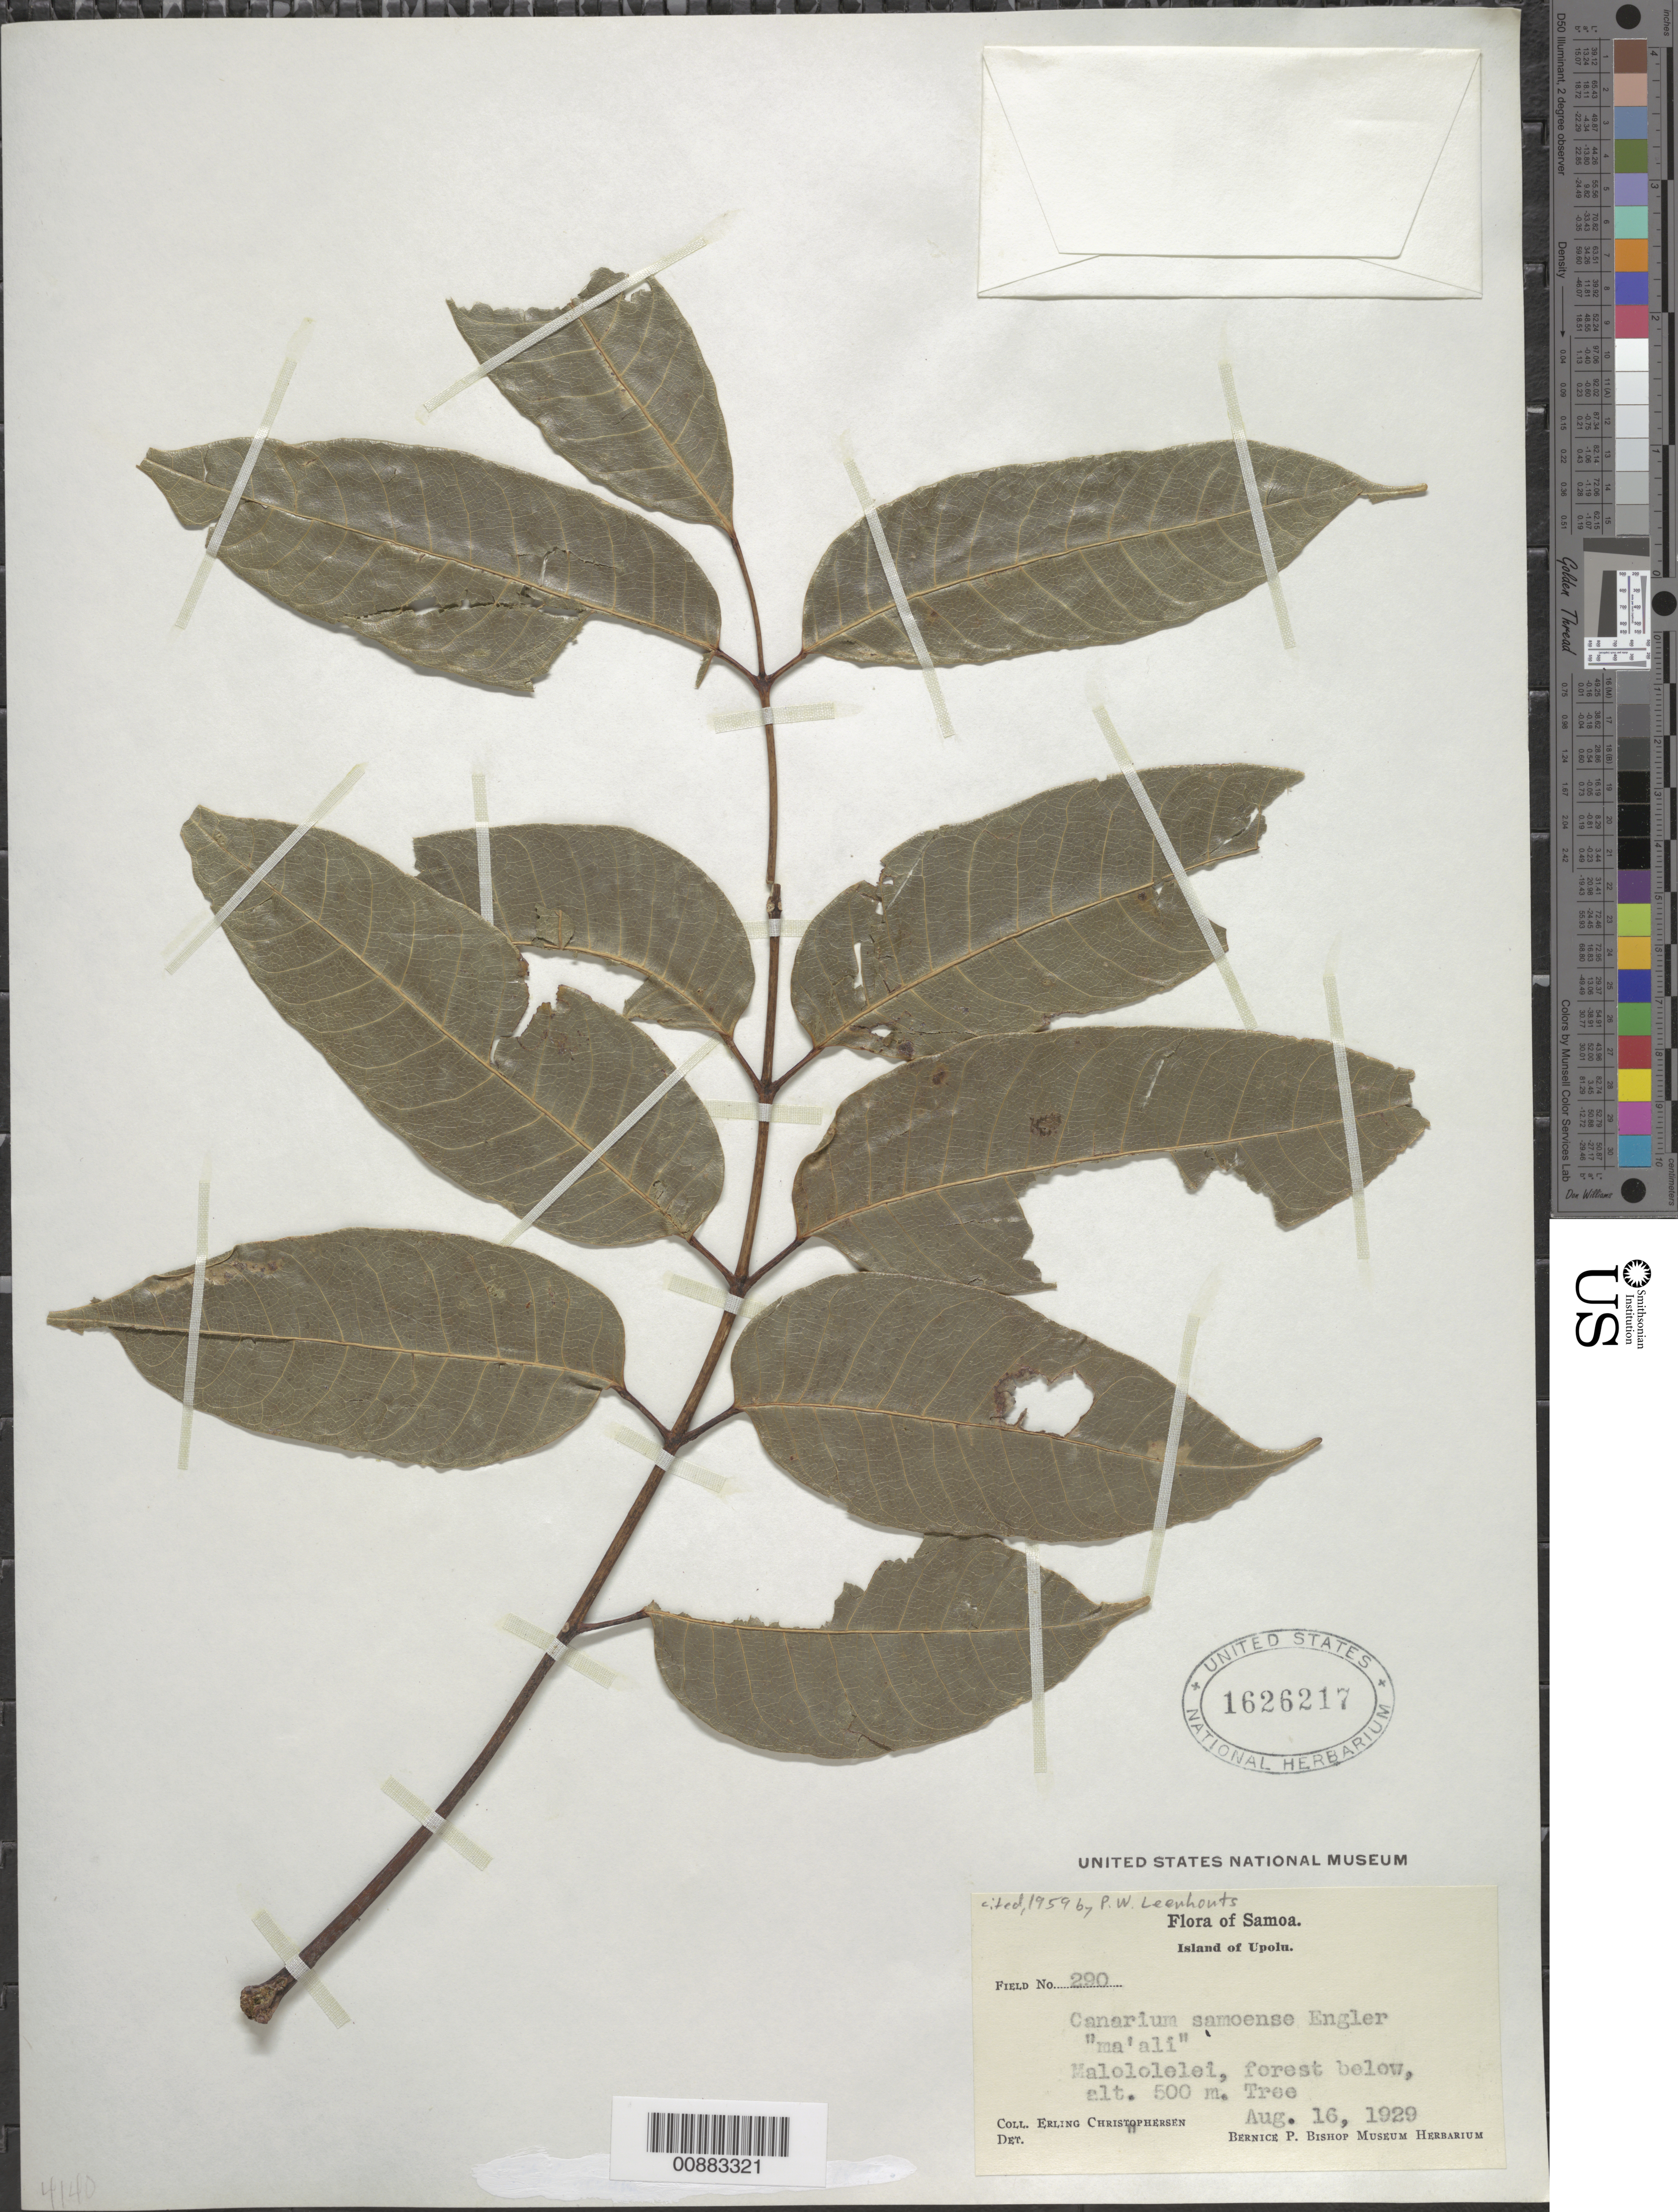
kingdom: Plantae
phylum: Tracheophyta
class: Magnoliopsida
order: Sapindales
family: Burseraceae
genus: Canarium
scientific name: Canarium samoense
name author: Engl.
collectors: E. Christophersen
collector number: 290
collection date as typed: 16 Aug 1929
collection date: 1929-08-16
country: Samoa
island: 'Upolu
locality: Malololelei.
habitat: Forest.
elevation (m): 500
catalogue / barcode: US 1626217